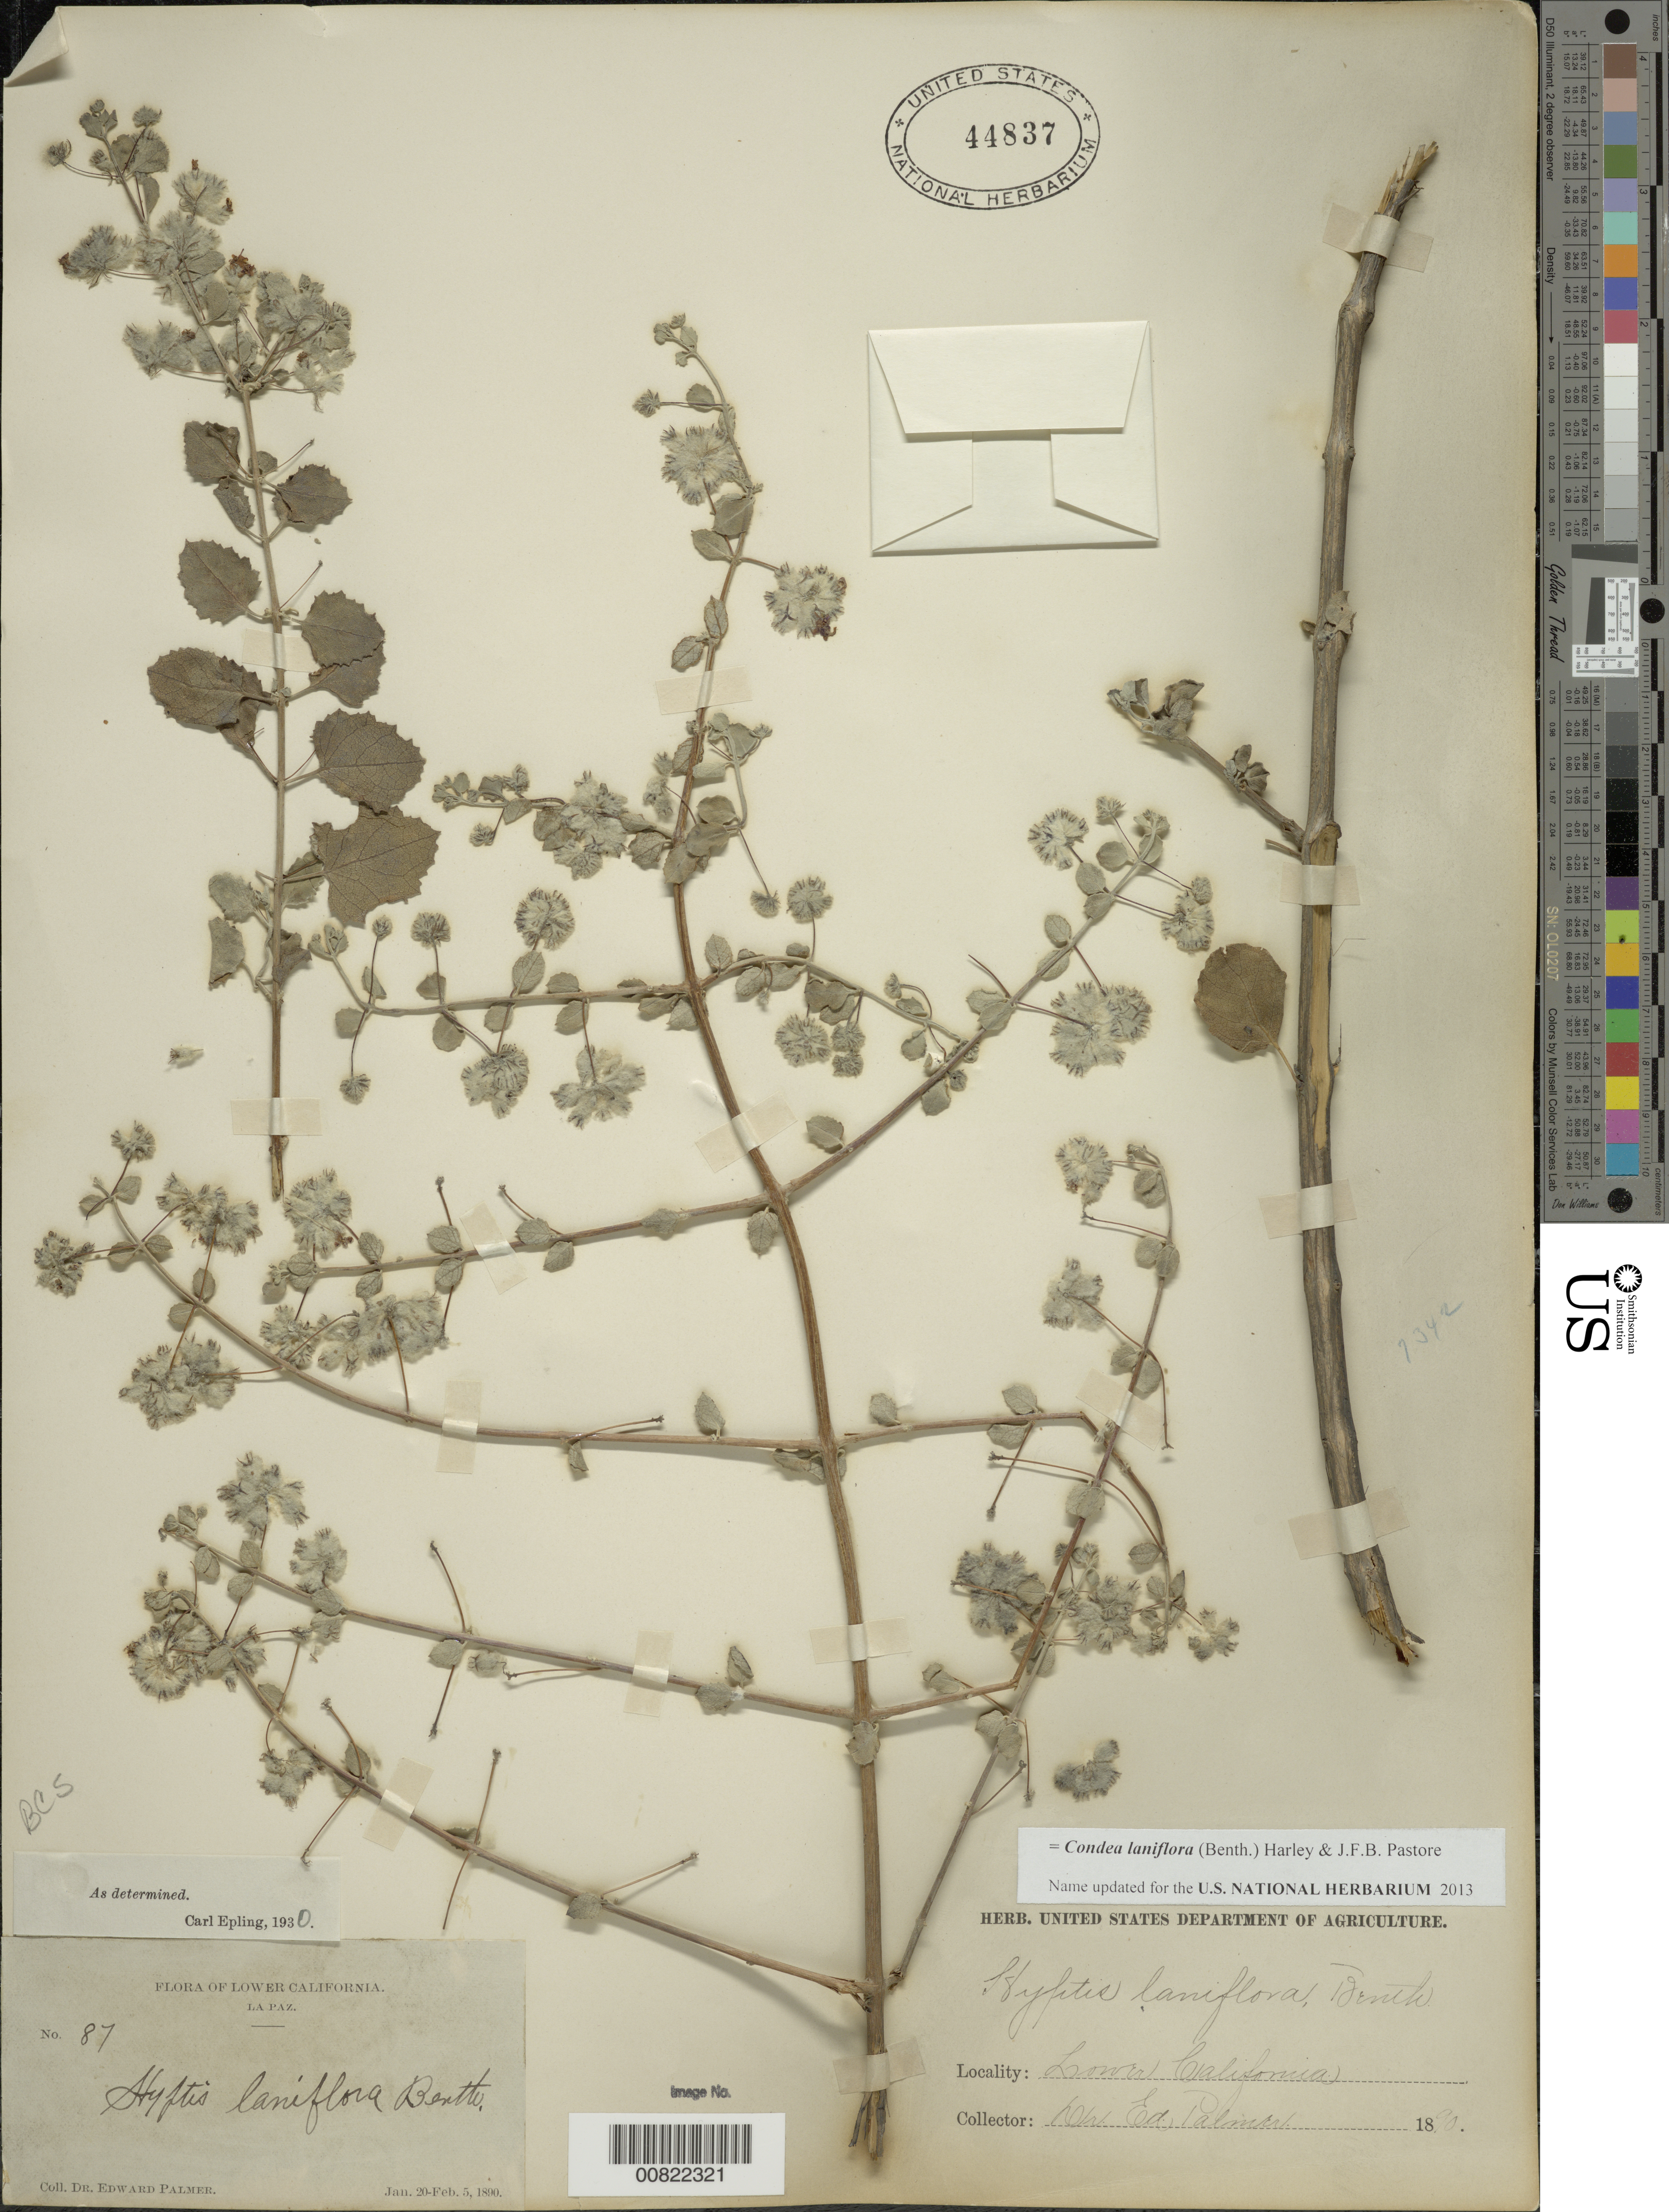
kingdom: Plantae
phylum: Tracheophyta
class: Magnoliopsida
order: Lamiales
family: Lamiaceae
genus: Condea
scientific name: Condea laniflora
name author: (Benth.) Harley & J.F.B. Pastore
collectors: E. Palmer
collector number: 87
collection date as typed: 20 Jan 1890 to 05 Feb 1890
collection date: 1890-01-20/1890-02-05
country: Mexico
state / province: Baja California Sur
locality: La Paz, Baja California Sur.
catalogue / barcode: US 44837